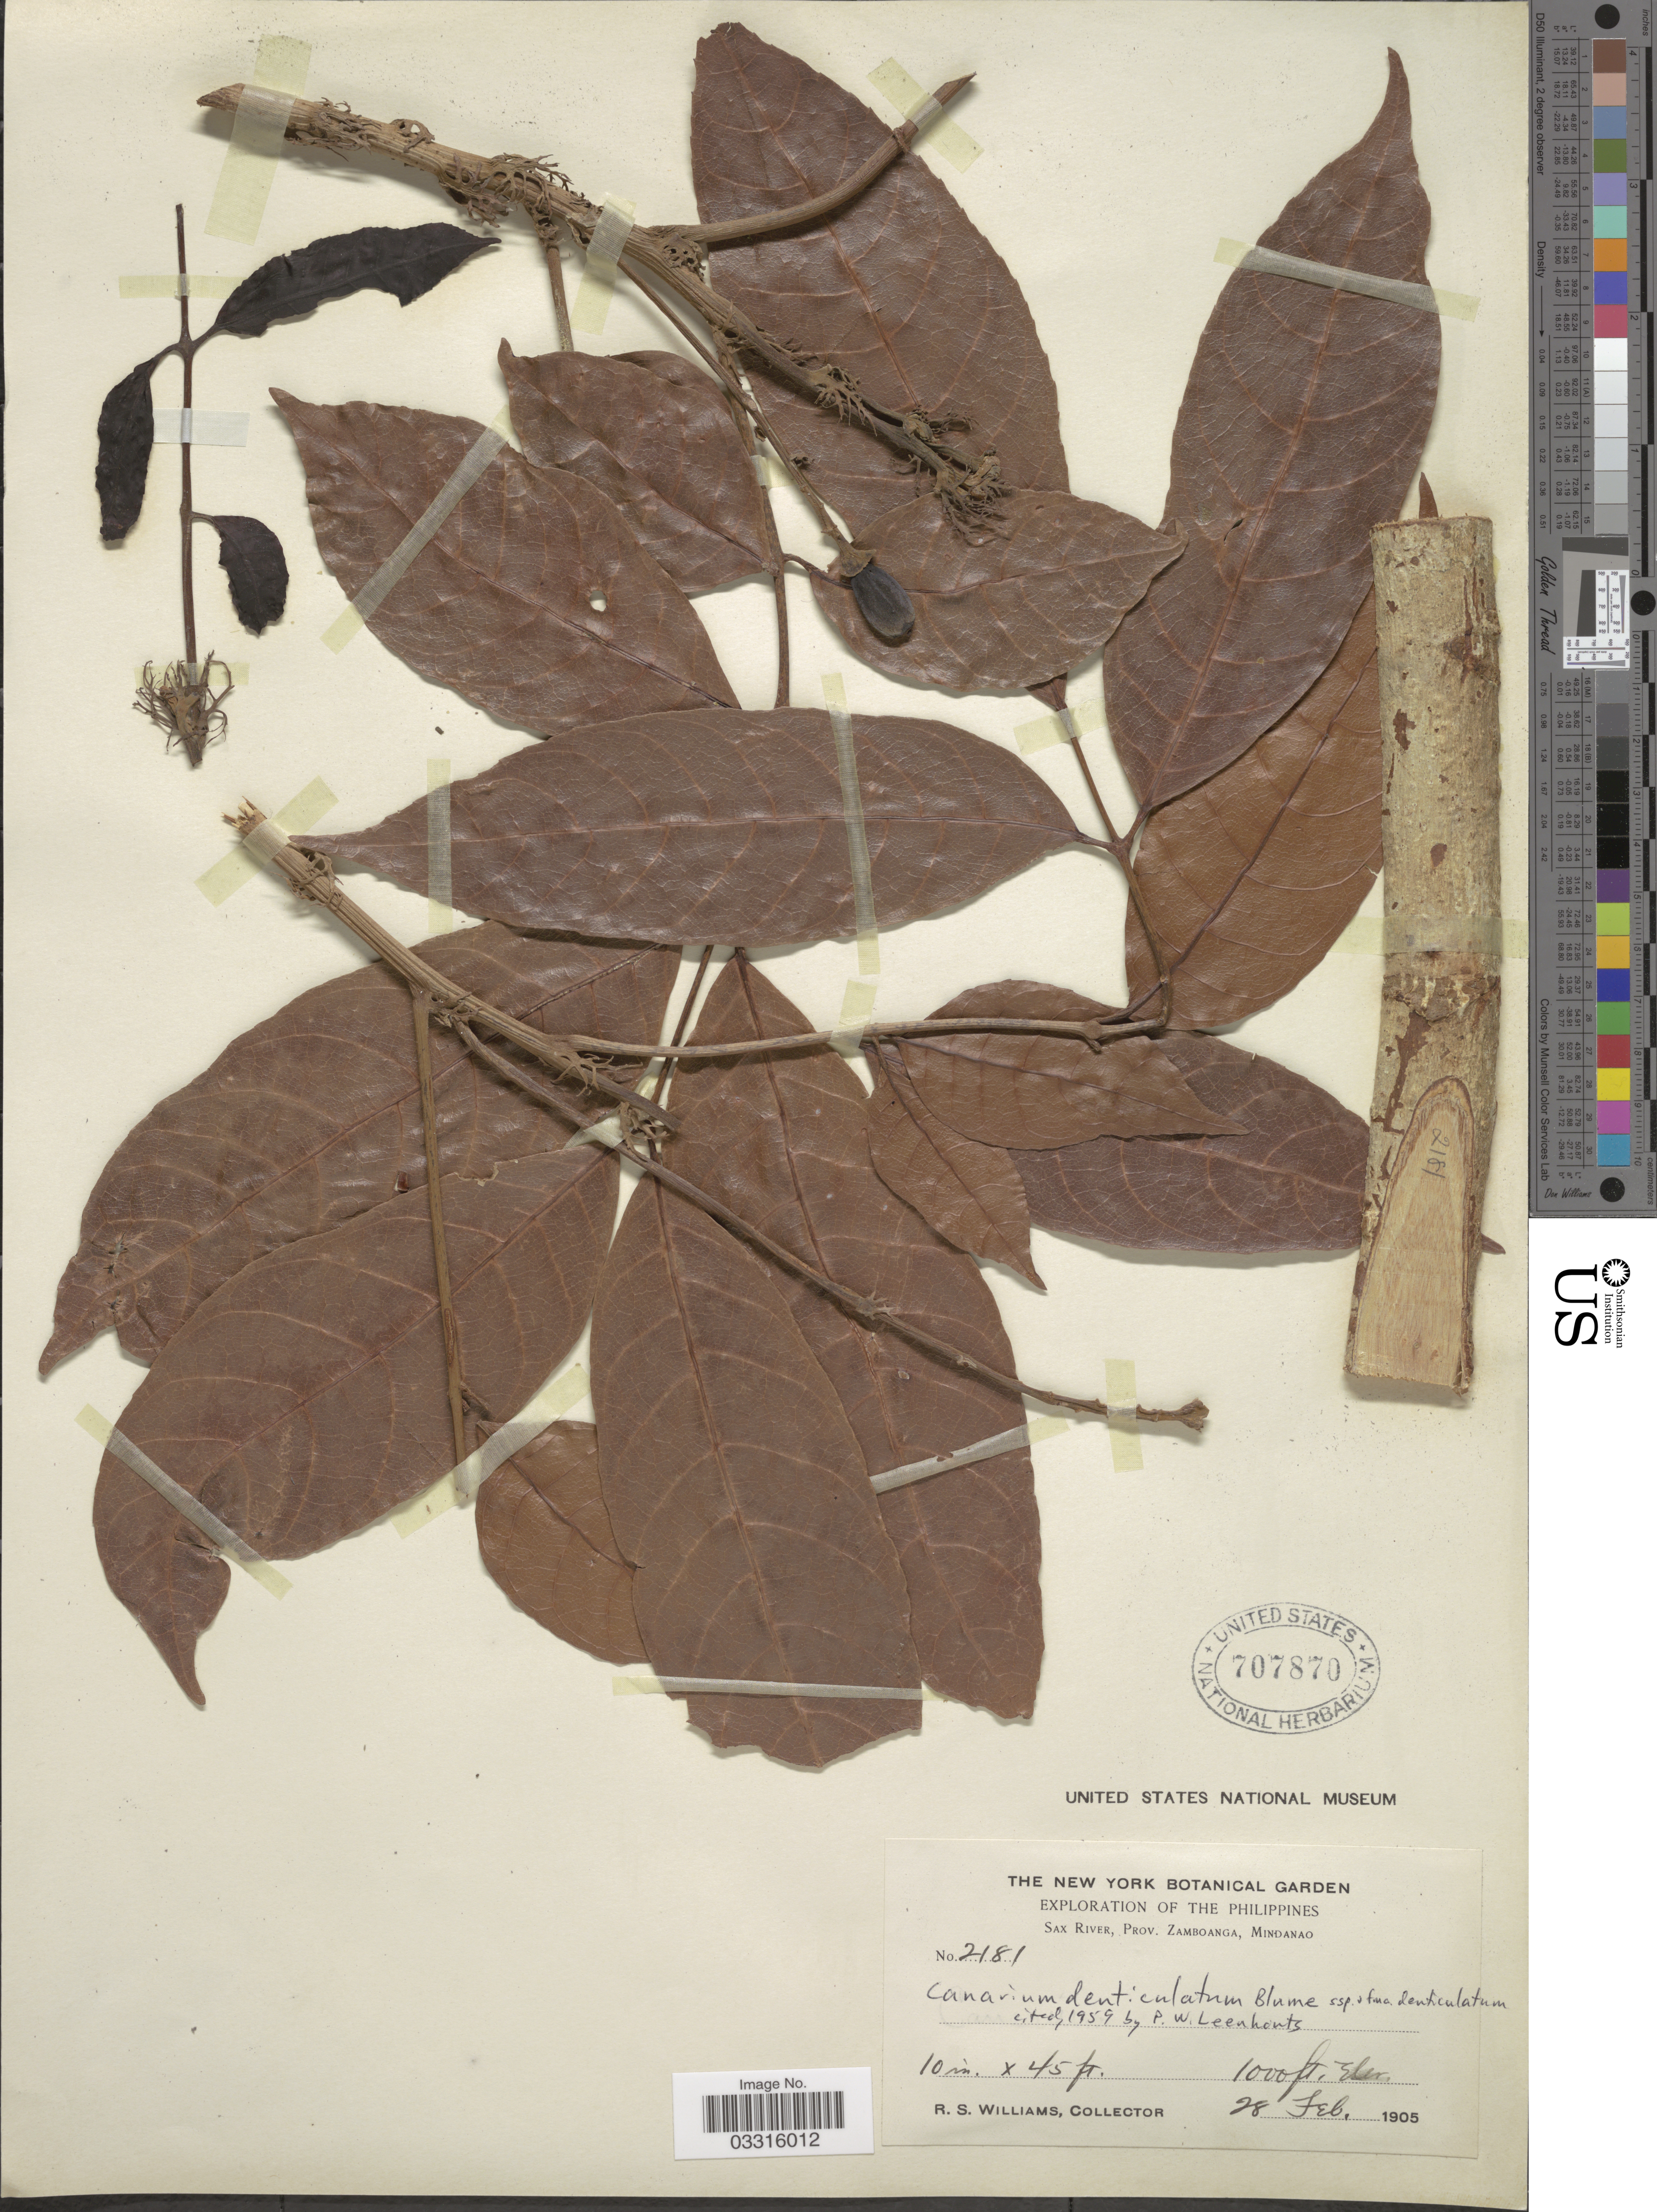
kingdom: Plantae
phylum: Tracheophyta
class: Magnoliopsida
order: Sapindales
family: Burseraceae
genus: Canarium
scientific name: Canarium denticulatum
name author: Blume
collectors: R. S. Williams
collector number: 2181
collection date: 1905-02-28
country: Philippines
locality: Sax River, Prov. Zamboanga, Mindanao.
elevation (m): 305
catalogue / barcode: US 707870